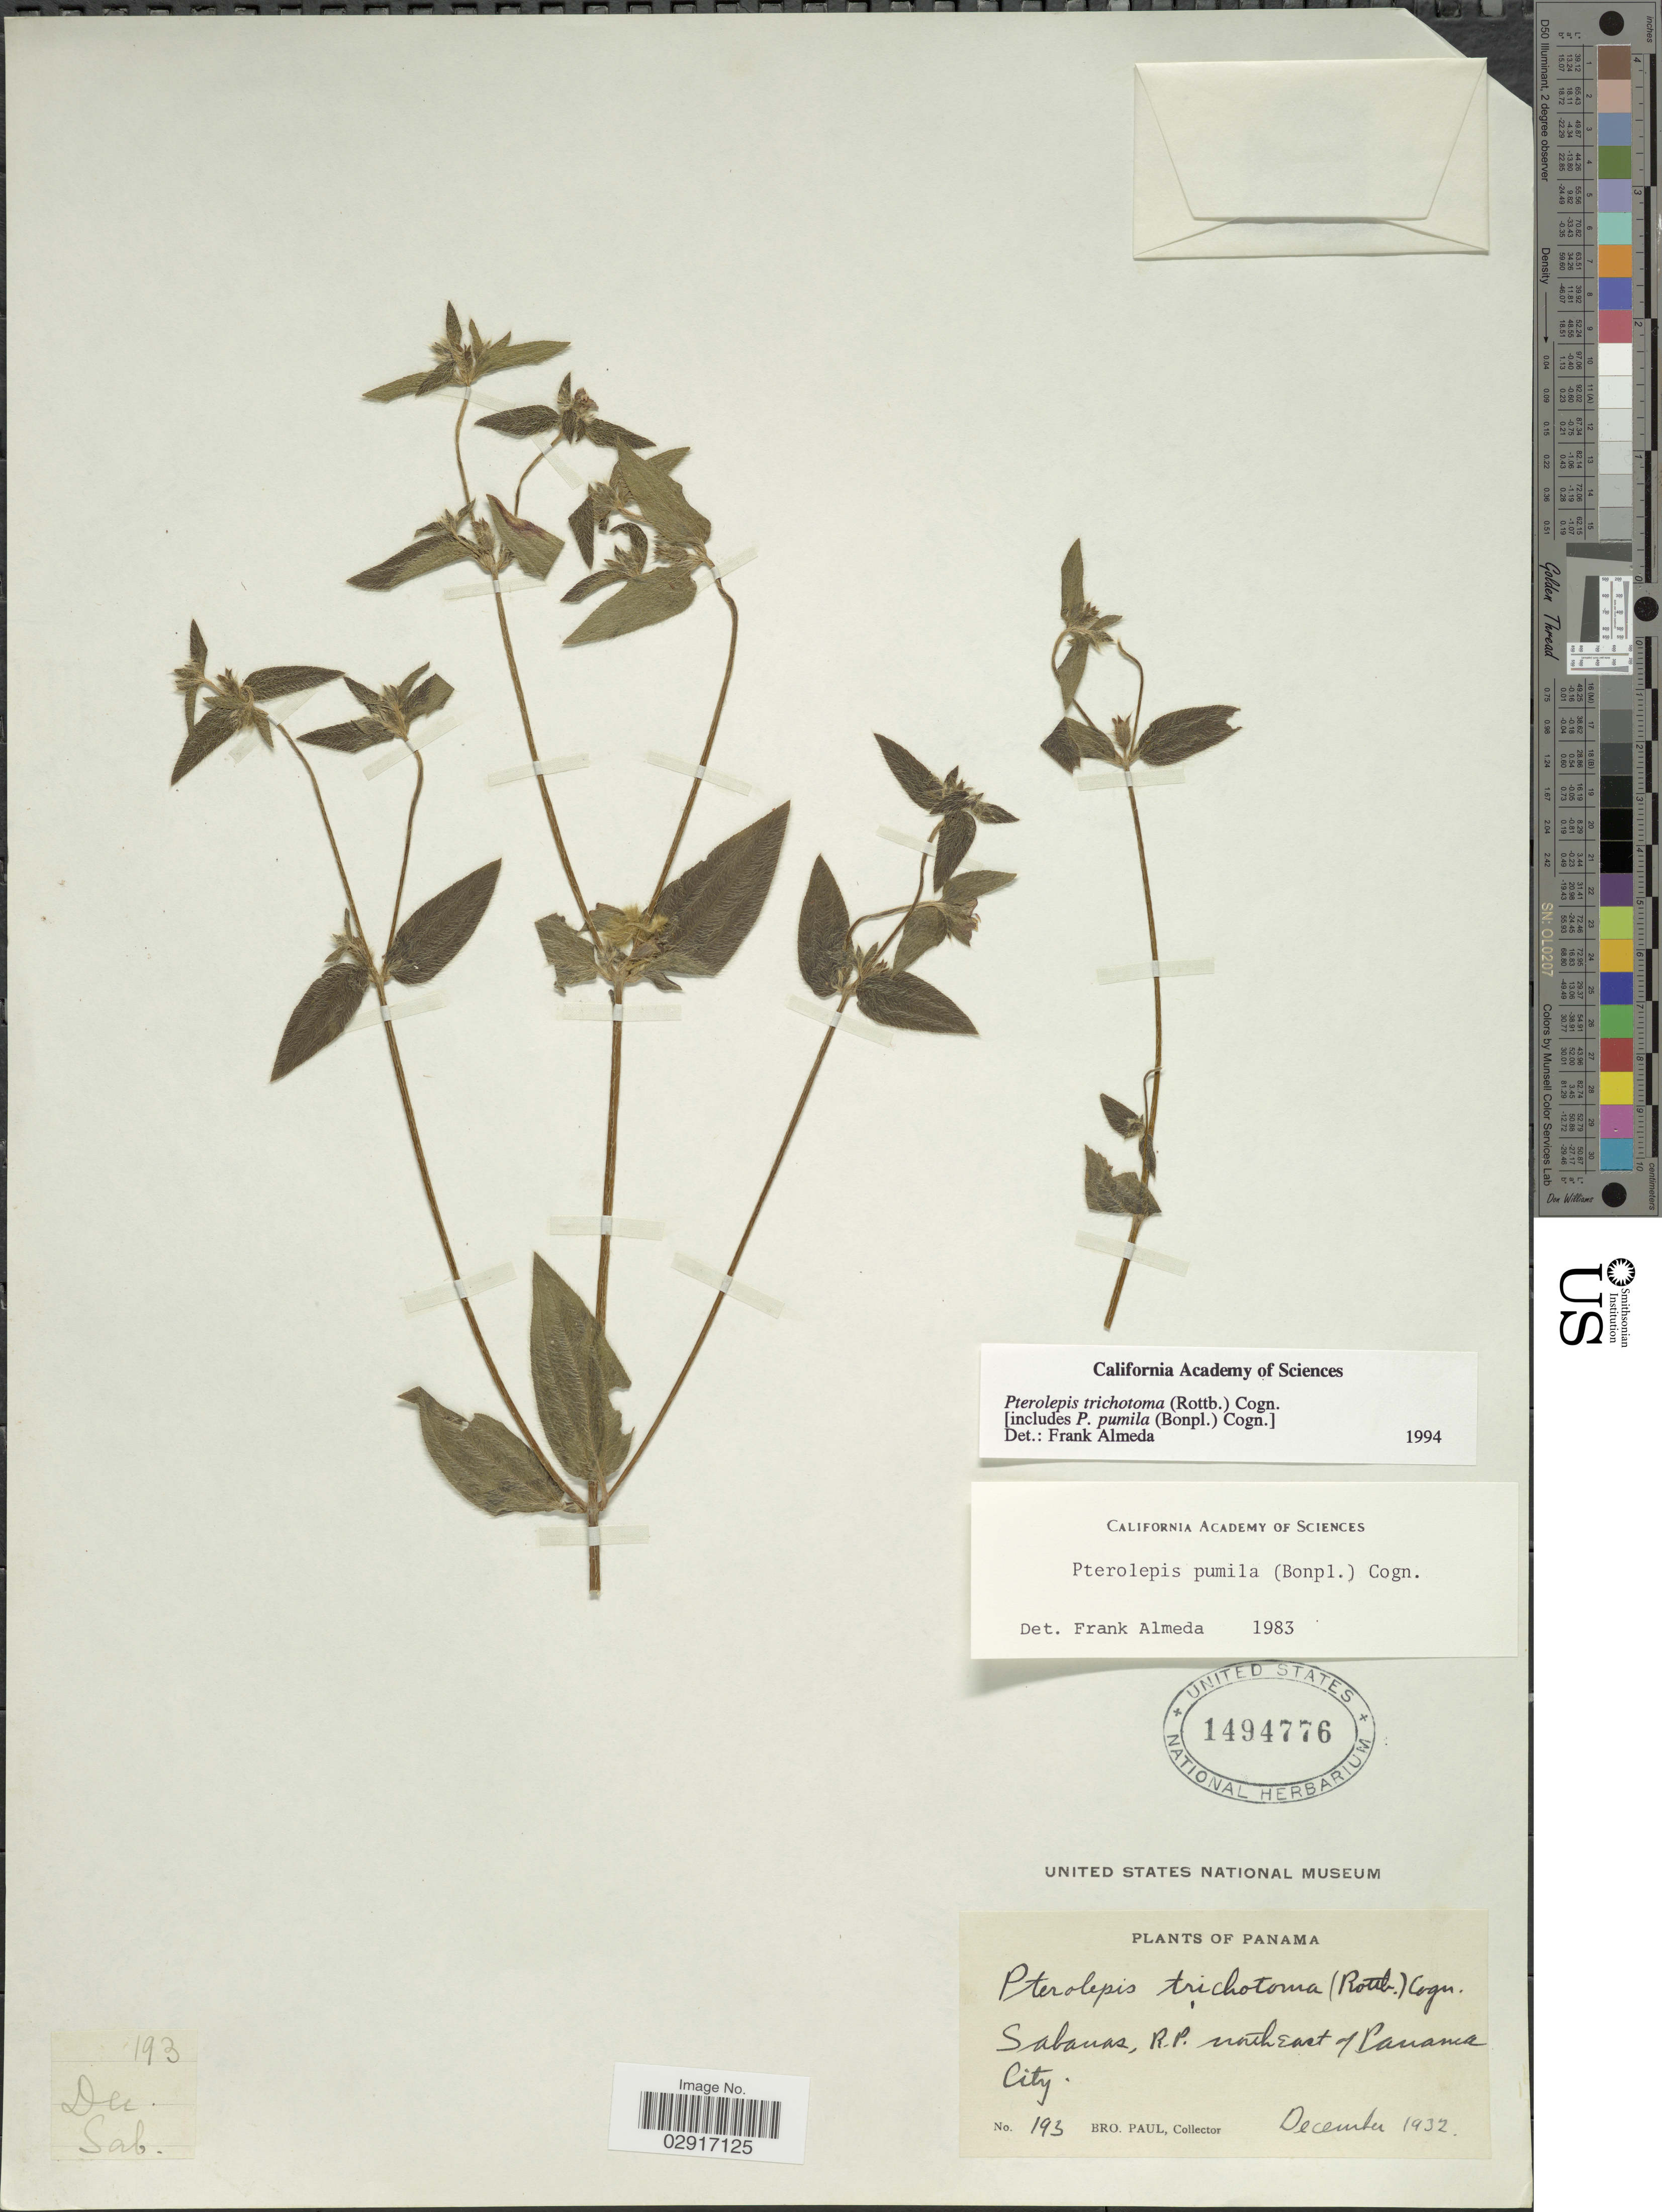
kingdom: Plantae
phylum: Tracheophyta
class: Magnoliopsida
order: Myrtales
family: Melastomataceae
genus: Pterolepis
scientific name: Pterolepis trichotoma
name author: (Rottb.) Cogn.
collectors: B. Paul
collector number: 193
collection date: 1932-12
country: Panama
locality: Sabanas, R.P. southeast of Panama City.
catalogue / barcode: US 1494776